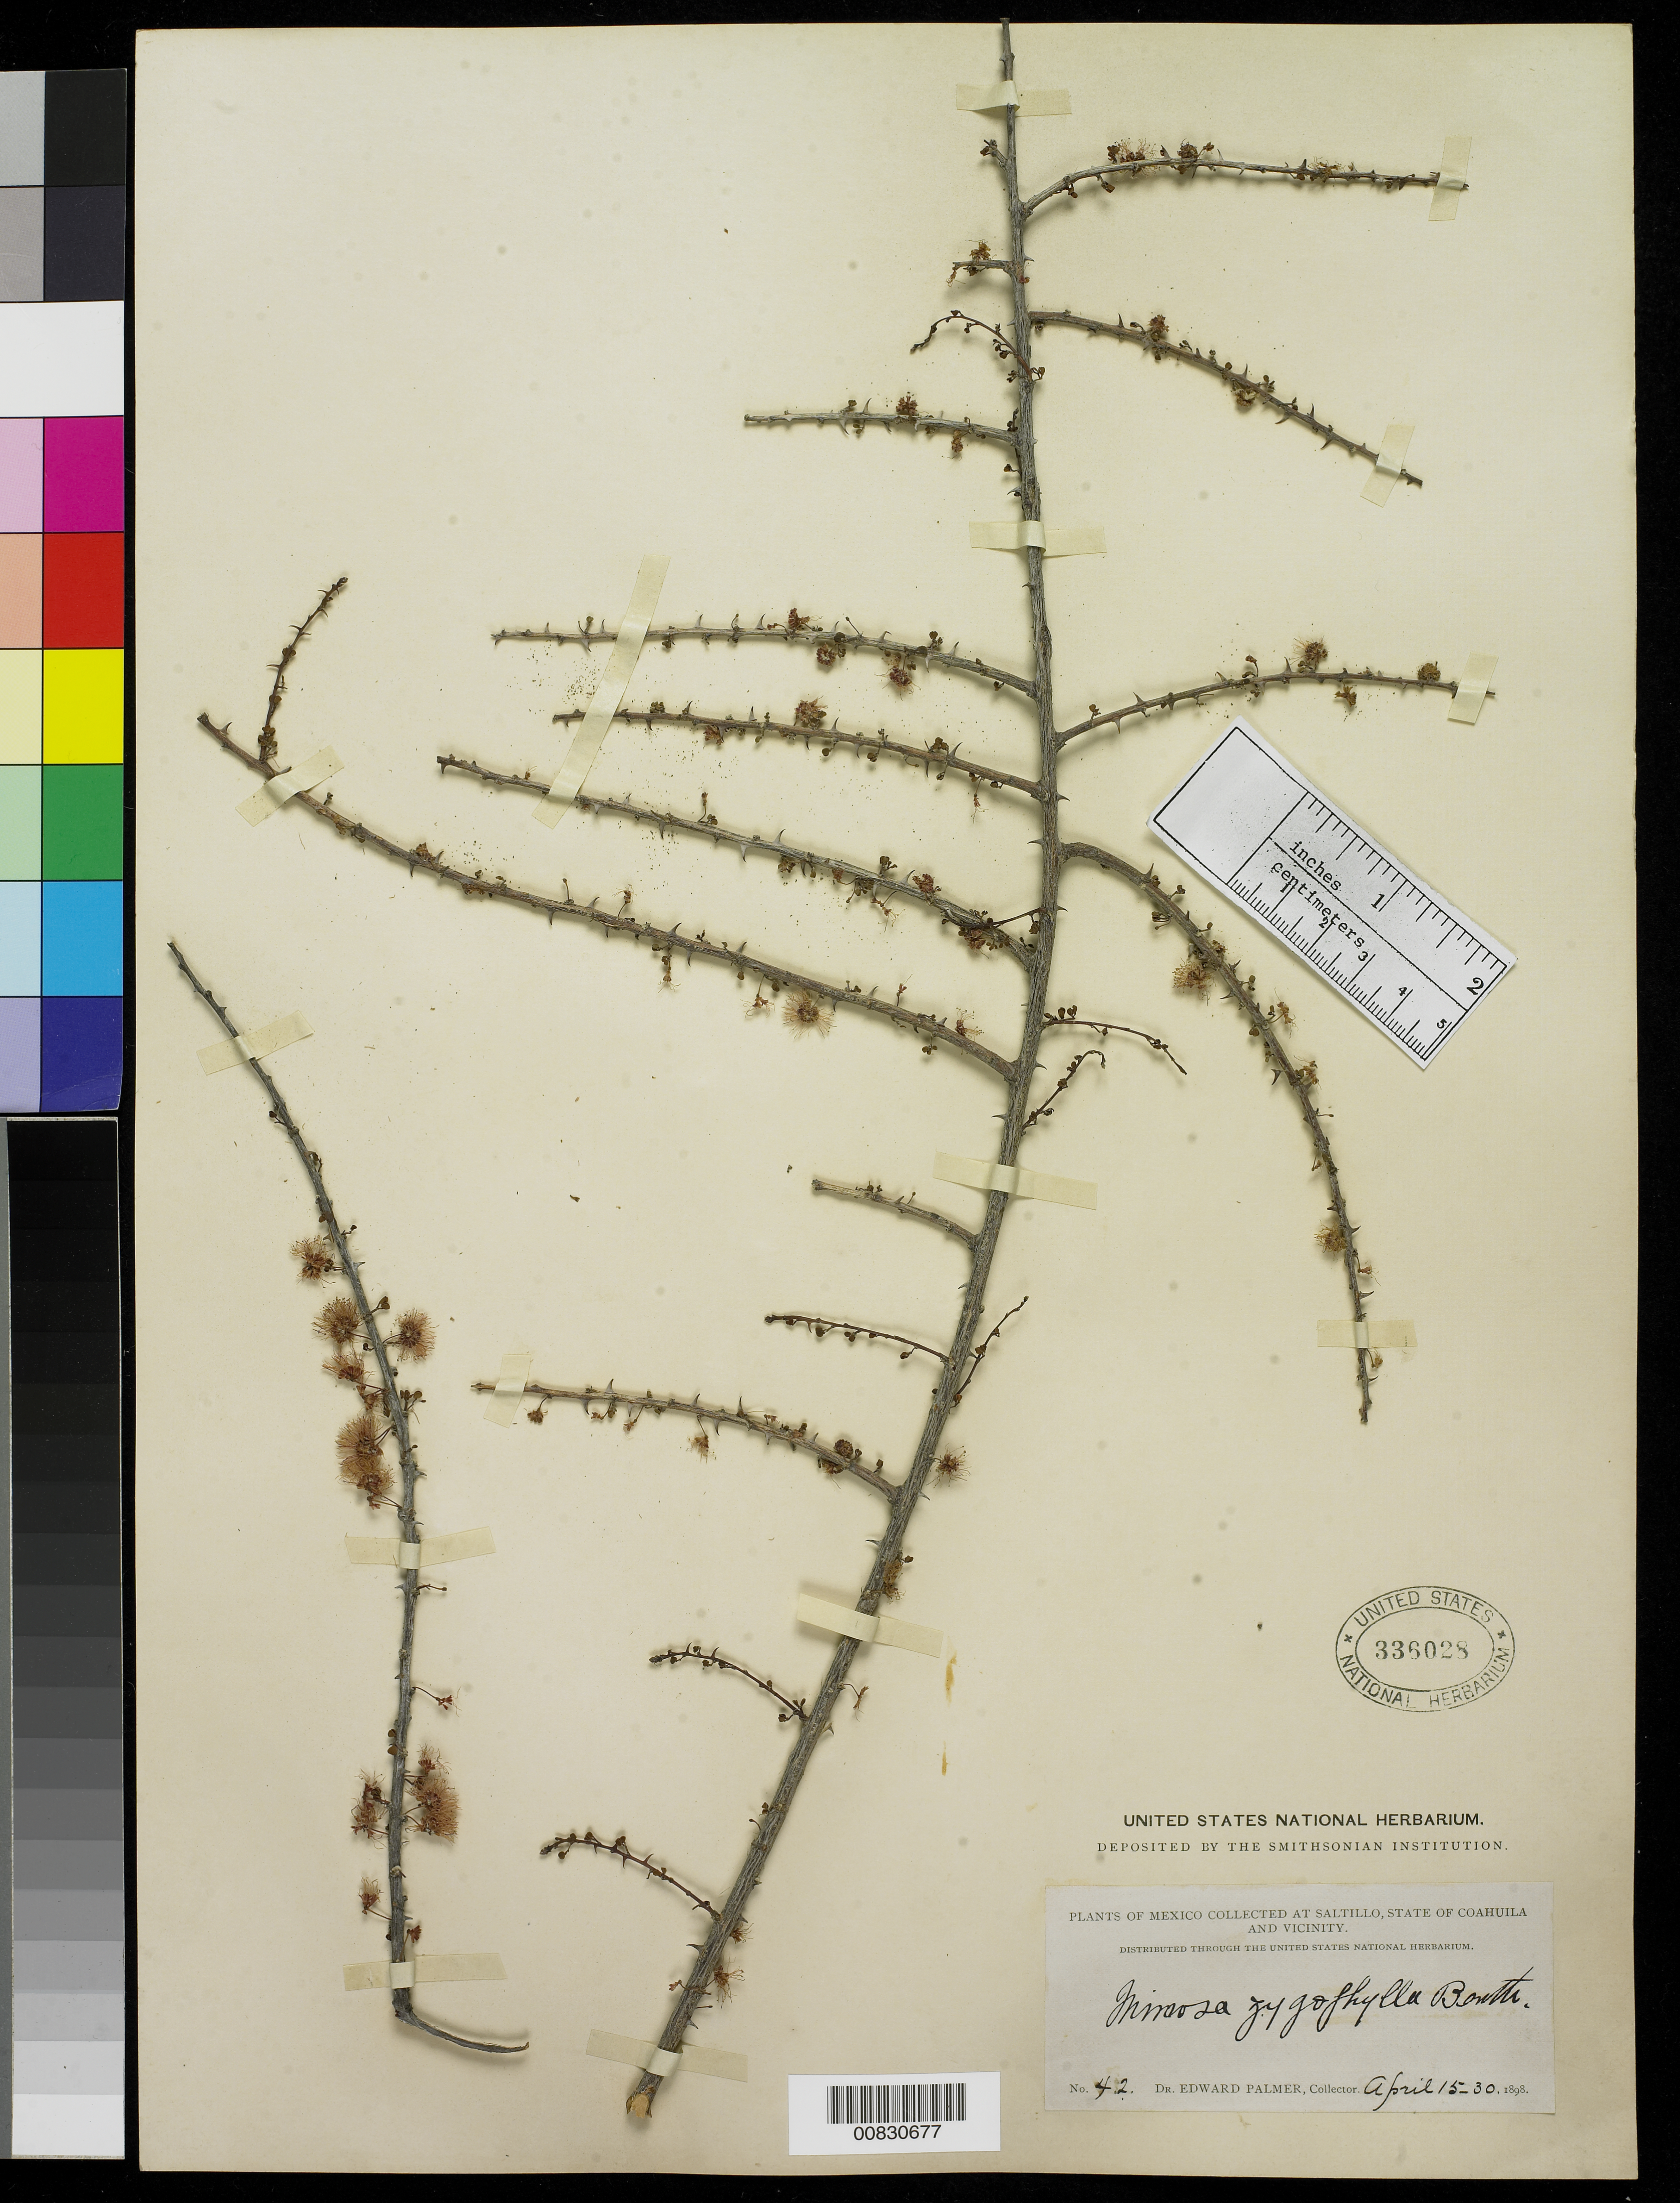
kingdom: Plantae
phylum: Tracheophyta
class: Magnoliopsida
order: Fabales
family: Fabaceae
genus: Mimosa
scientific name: Mimosa zygophylla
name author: Benth.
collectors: E. Palmer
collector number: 42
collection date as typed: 15 Apr 1898 to 30 Apr 1898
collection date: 1898-04-15/1898-04-30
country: Mexico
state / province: Coahuila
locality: Saltillo, Coahuila and vicinity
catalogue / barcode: US 336028